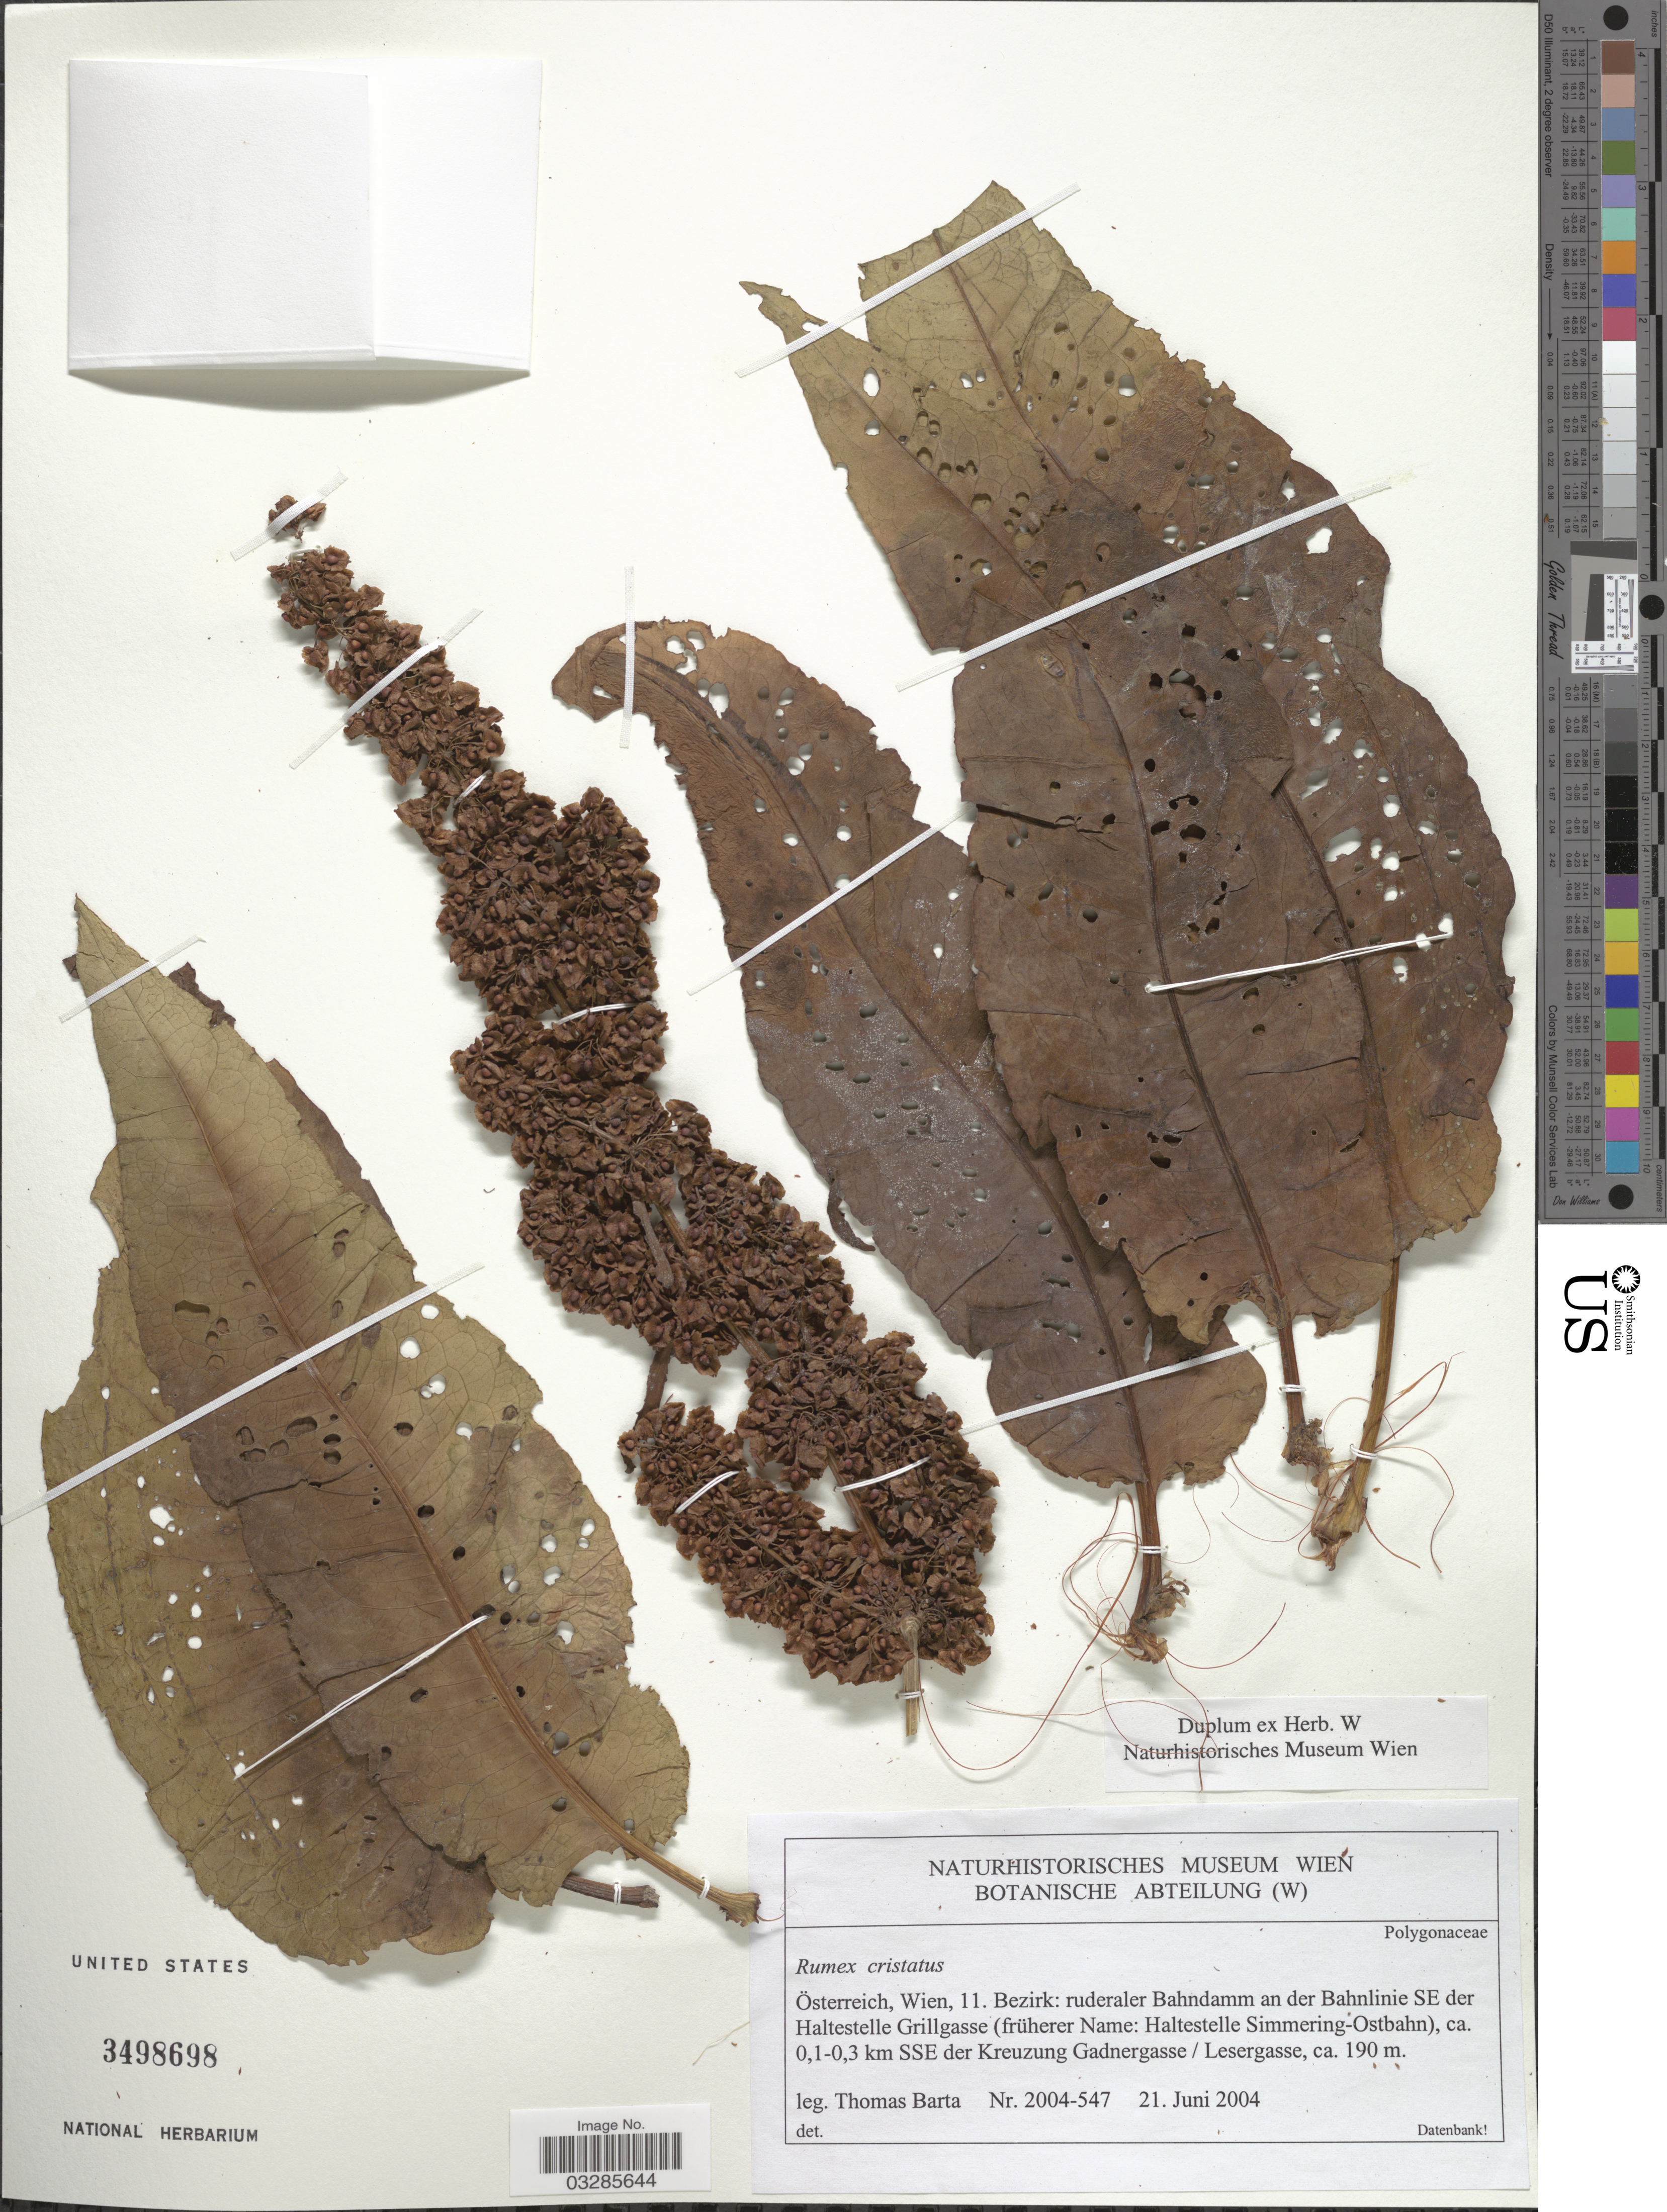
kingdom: Plantae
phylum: Tracheophyta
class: Magnoliopsida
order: Caryophyllales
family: Polygonaceae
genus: Rumex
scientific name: Rumex crispus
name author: L.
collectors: T. Barta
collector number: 2004-547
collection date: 2004-06-21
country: Austria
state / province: Wien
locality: Österreich, Qien, 11. Bezirk: ruderaler Bahndamm an der Bahnlinie SE der Haltestelle Grillgasse (früherer Name: Haltestelle Simmering-Ostbahn), ca. 0.1-0.3 km SSE der Kreuzung Gadnergasse/ Lesergasse.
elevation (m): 190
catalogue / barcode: US 3498698